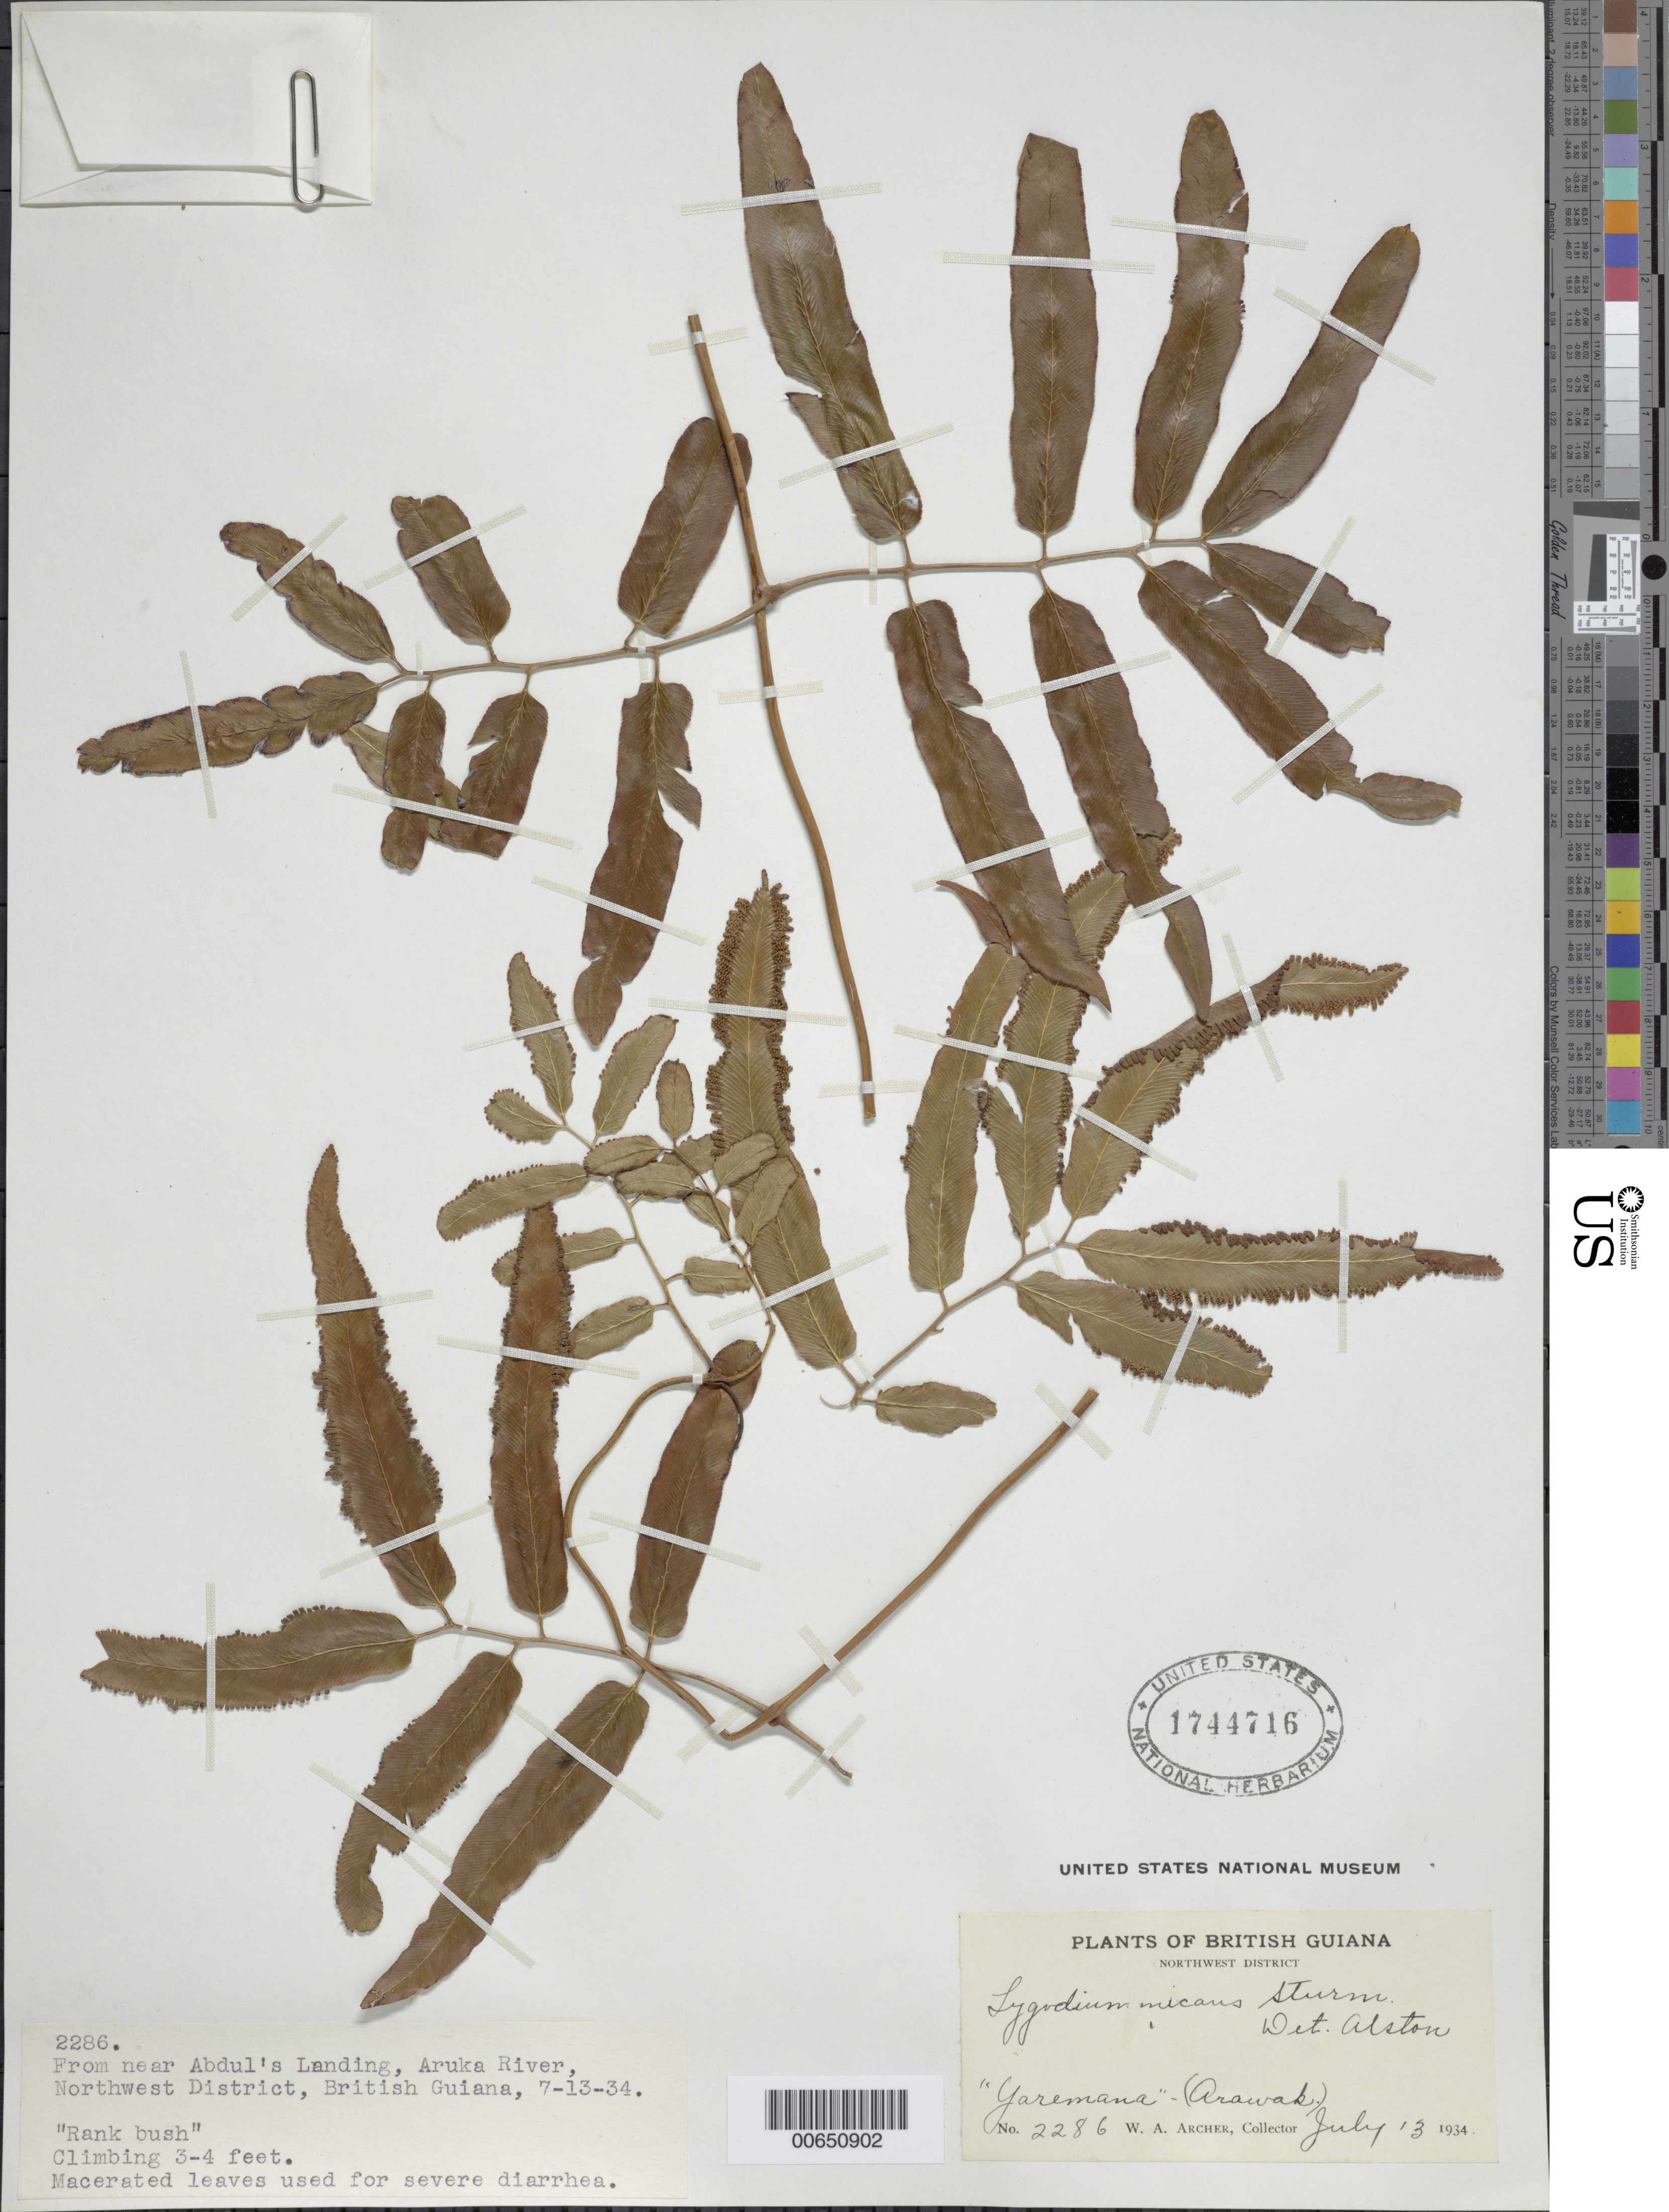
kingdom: Plantae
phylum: Tracheophyta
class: Polypodiopsida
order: Schizaeales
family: Lygodiaceae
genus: Lygodium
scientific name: Lygodium volubile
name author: Sw.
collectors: W. A. Archer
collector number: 2286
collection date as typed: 13-Jul-34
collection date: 1934-07-13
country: Guyana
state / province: Barima-Waini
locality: Aruka R., near Abdul's Landing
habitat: "Rank bush"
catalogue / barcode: US 1744716